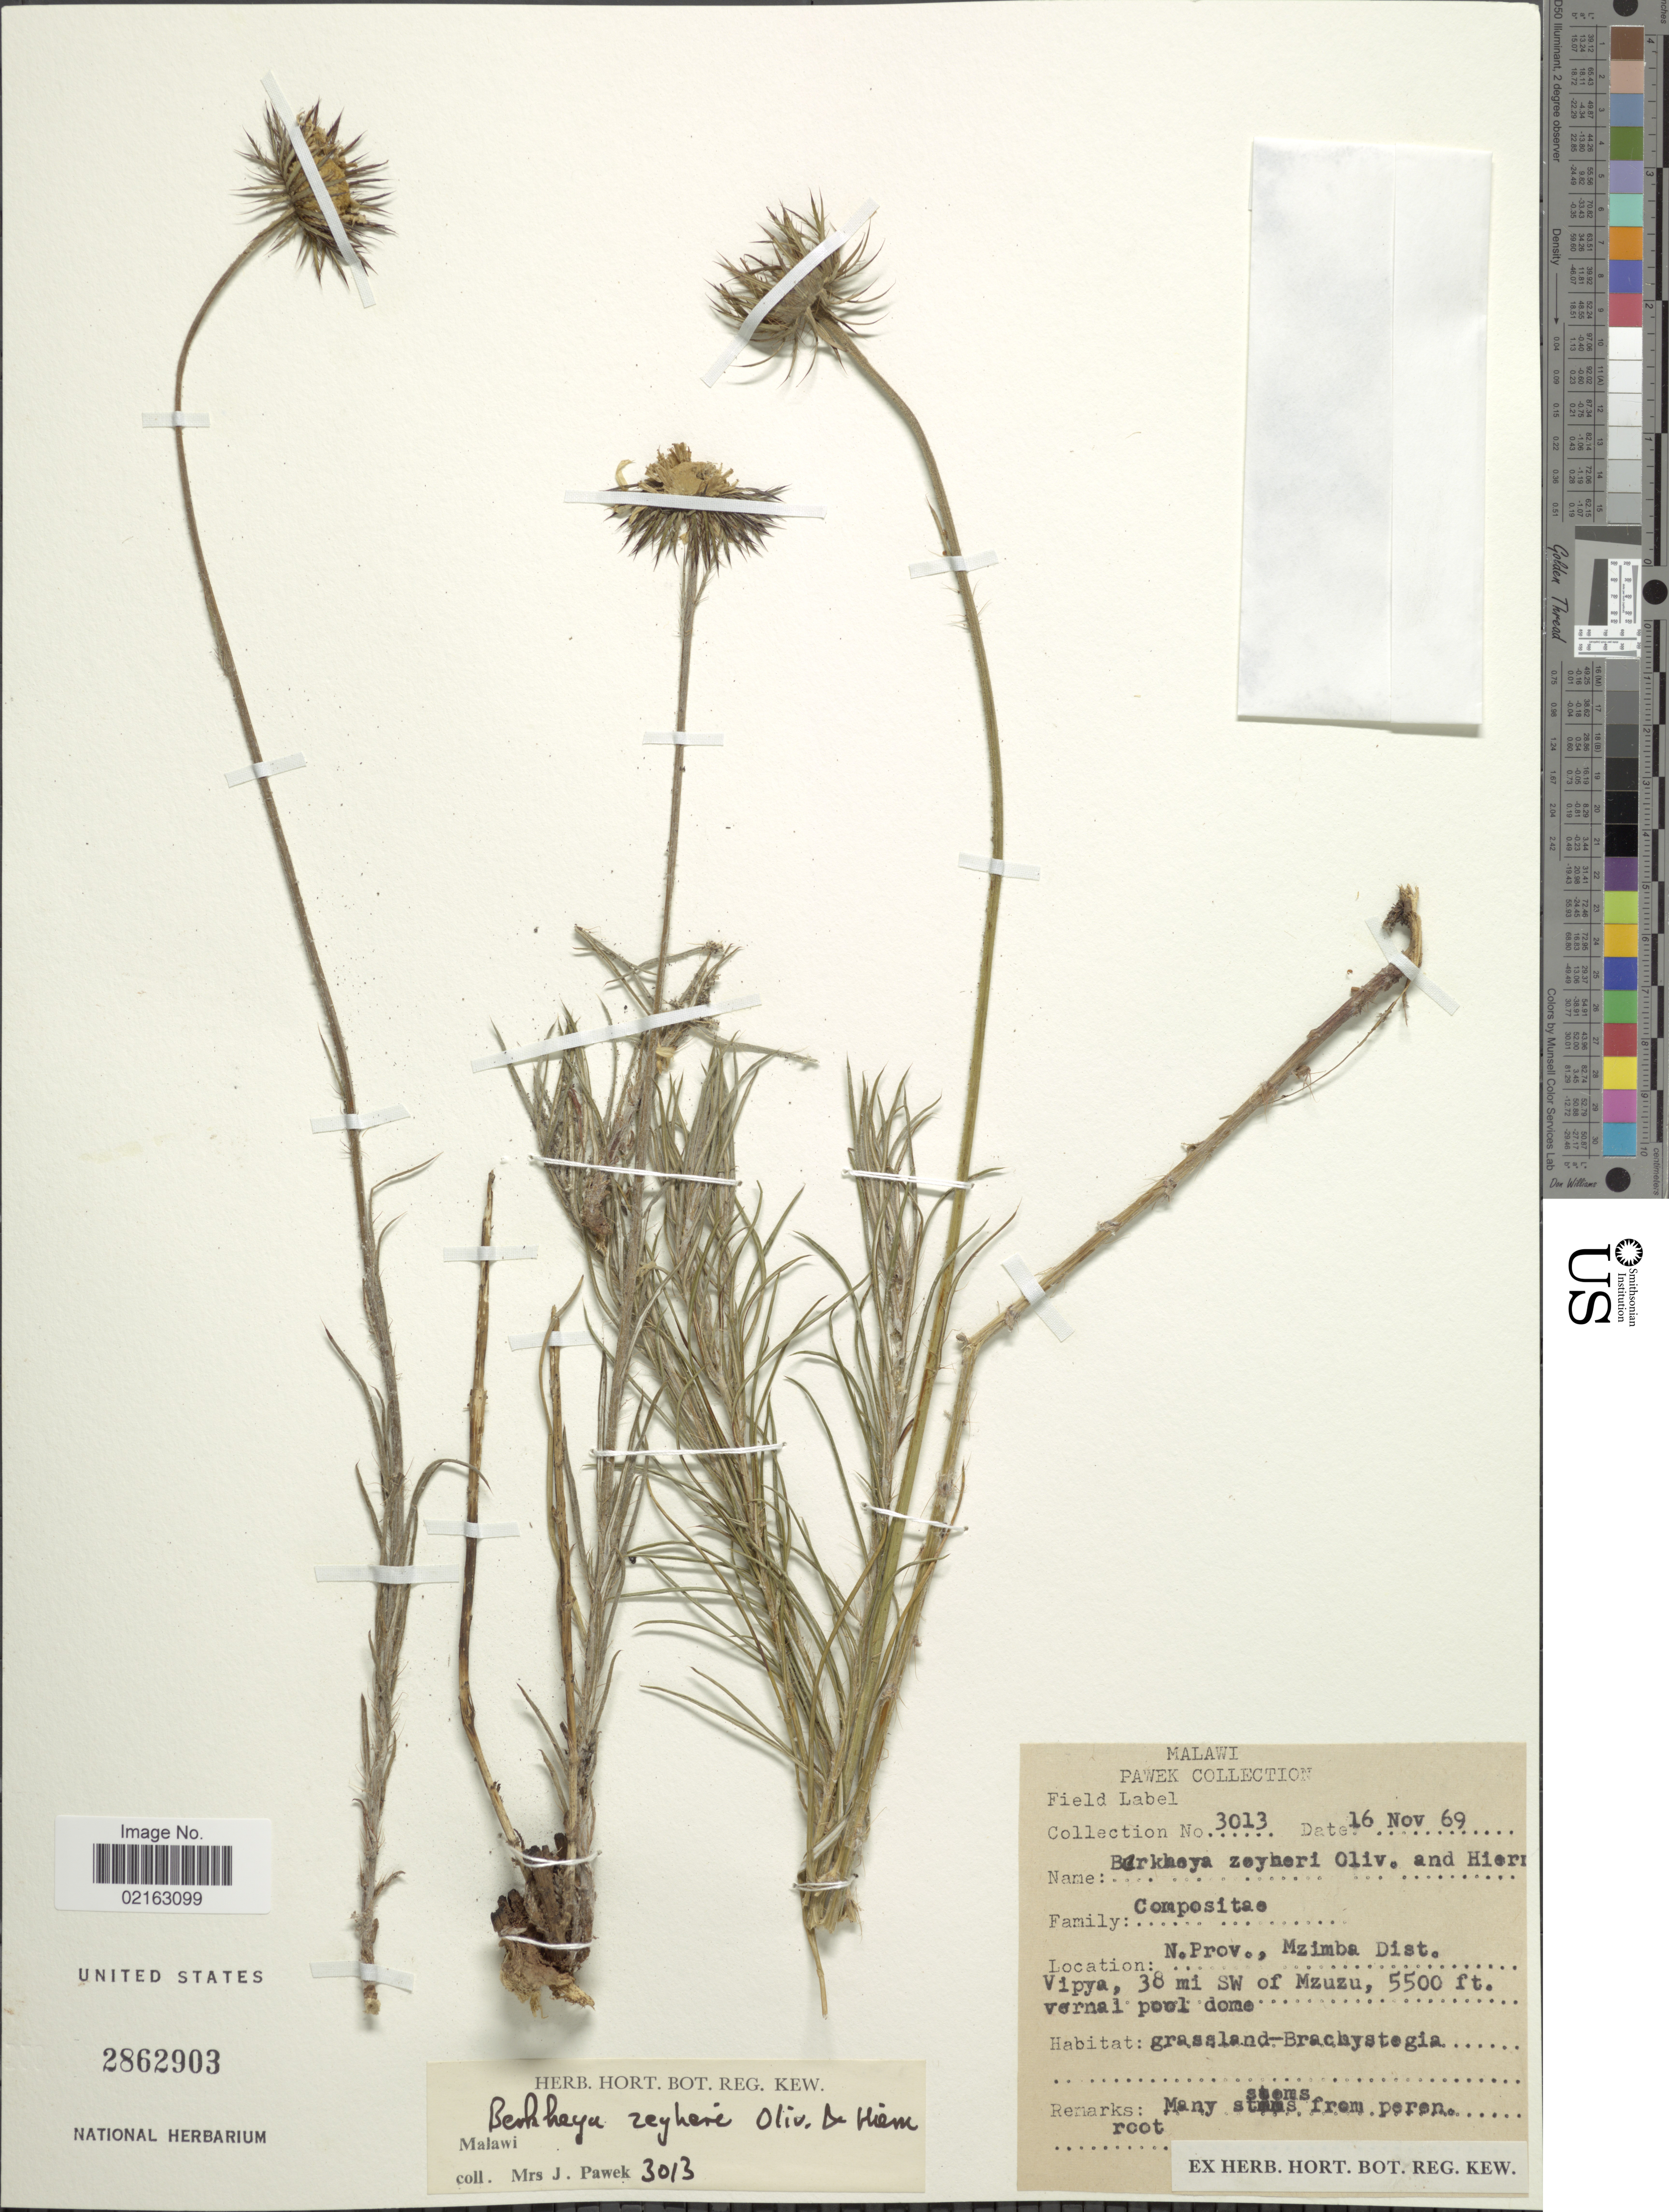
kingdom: Plantae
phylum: Tracheophyta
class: Magnoliopsida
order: Asterales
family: Asteraceae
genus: Berkheya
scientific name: Berkheya zeyheri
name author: (Sond. & Harv.) Oliv. & Hiern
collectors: -- Pawek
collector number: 3013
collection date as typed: Transcribed d/m/y: 16/11/69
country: Malawi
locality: N. Prov., Mzimba Dist., Vipya, 38 mi SW of Mzuzu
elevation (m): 1676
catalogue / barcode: US 2862903